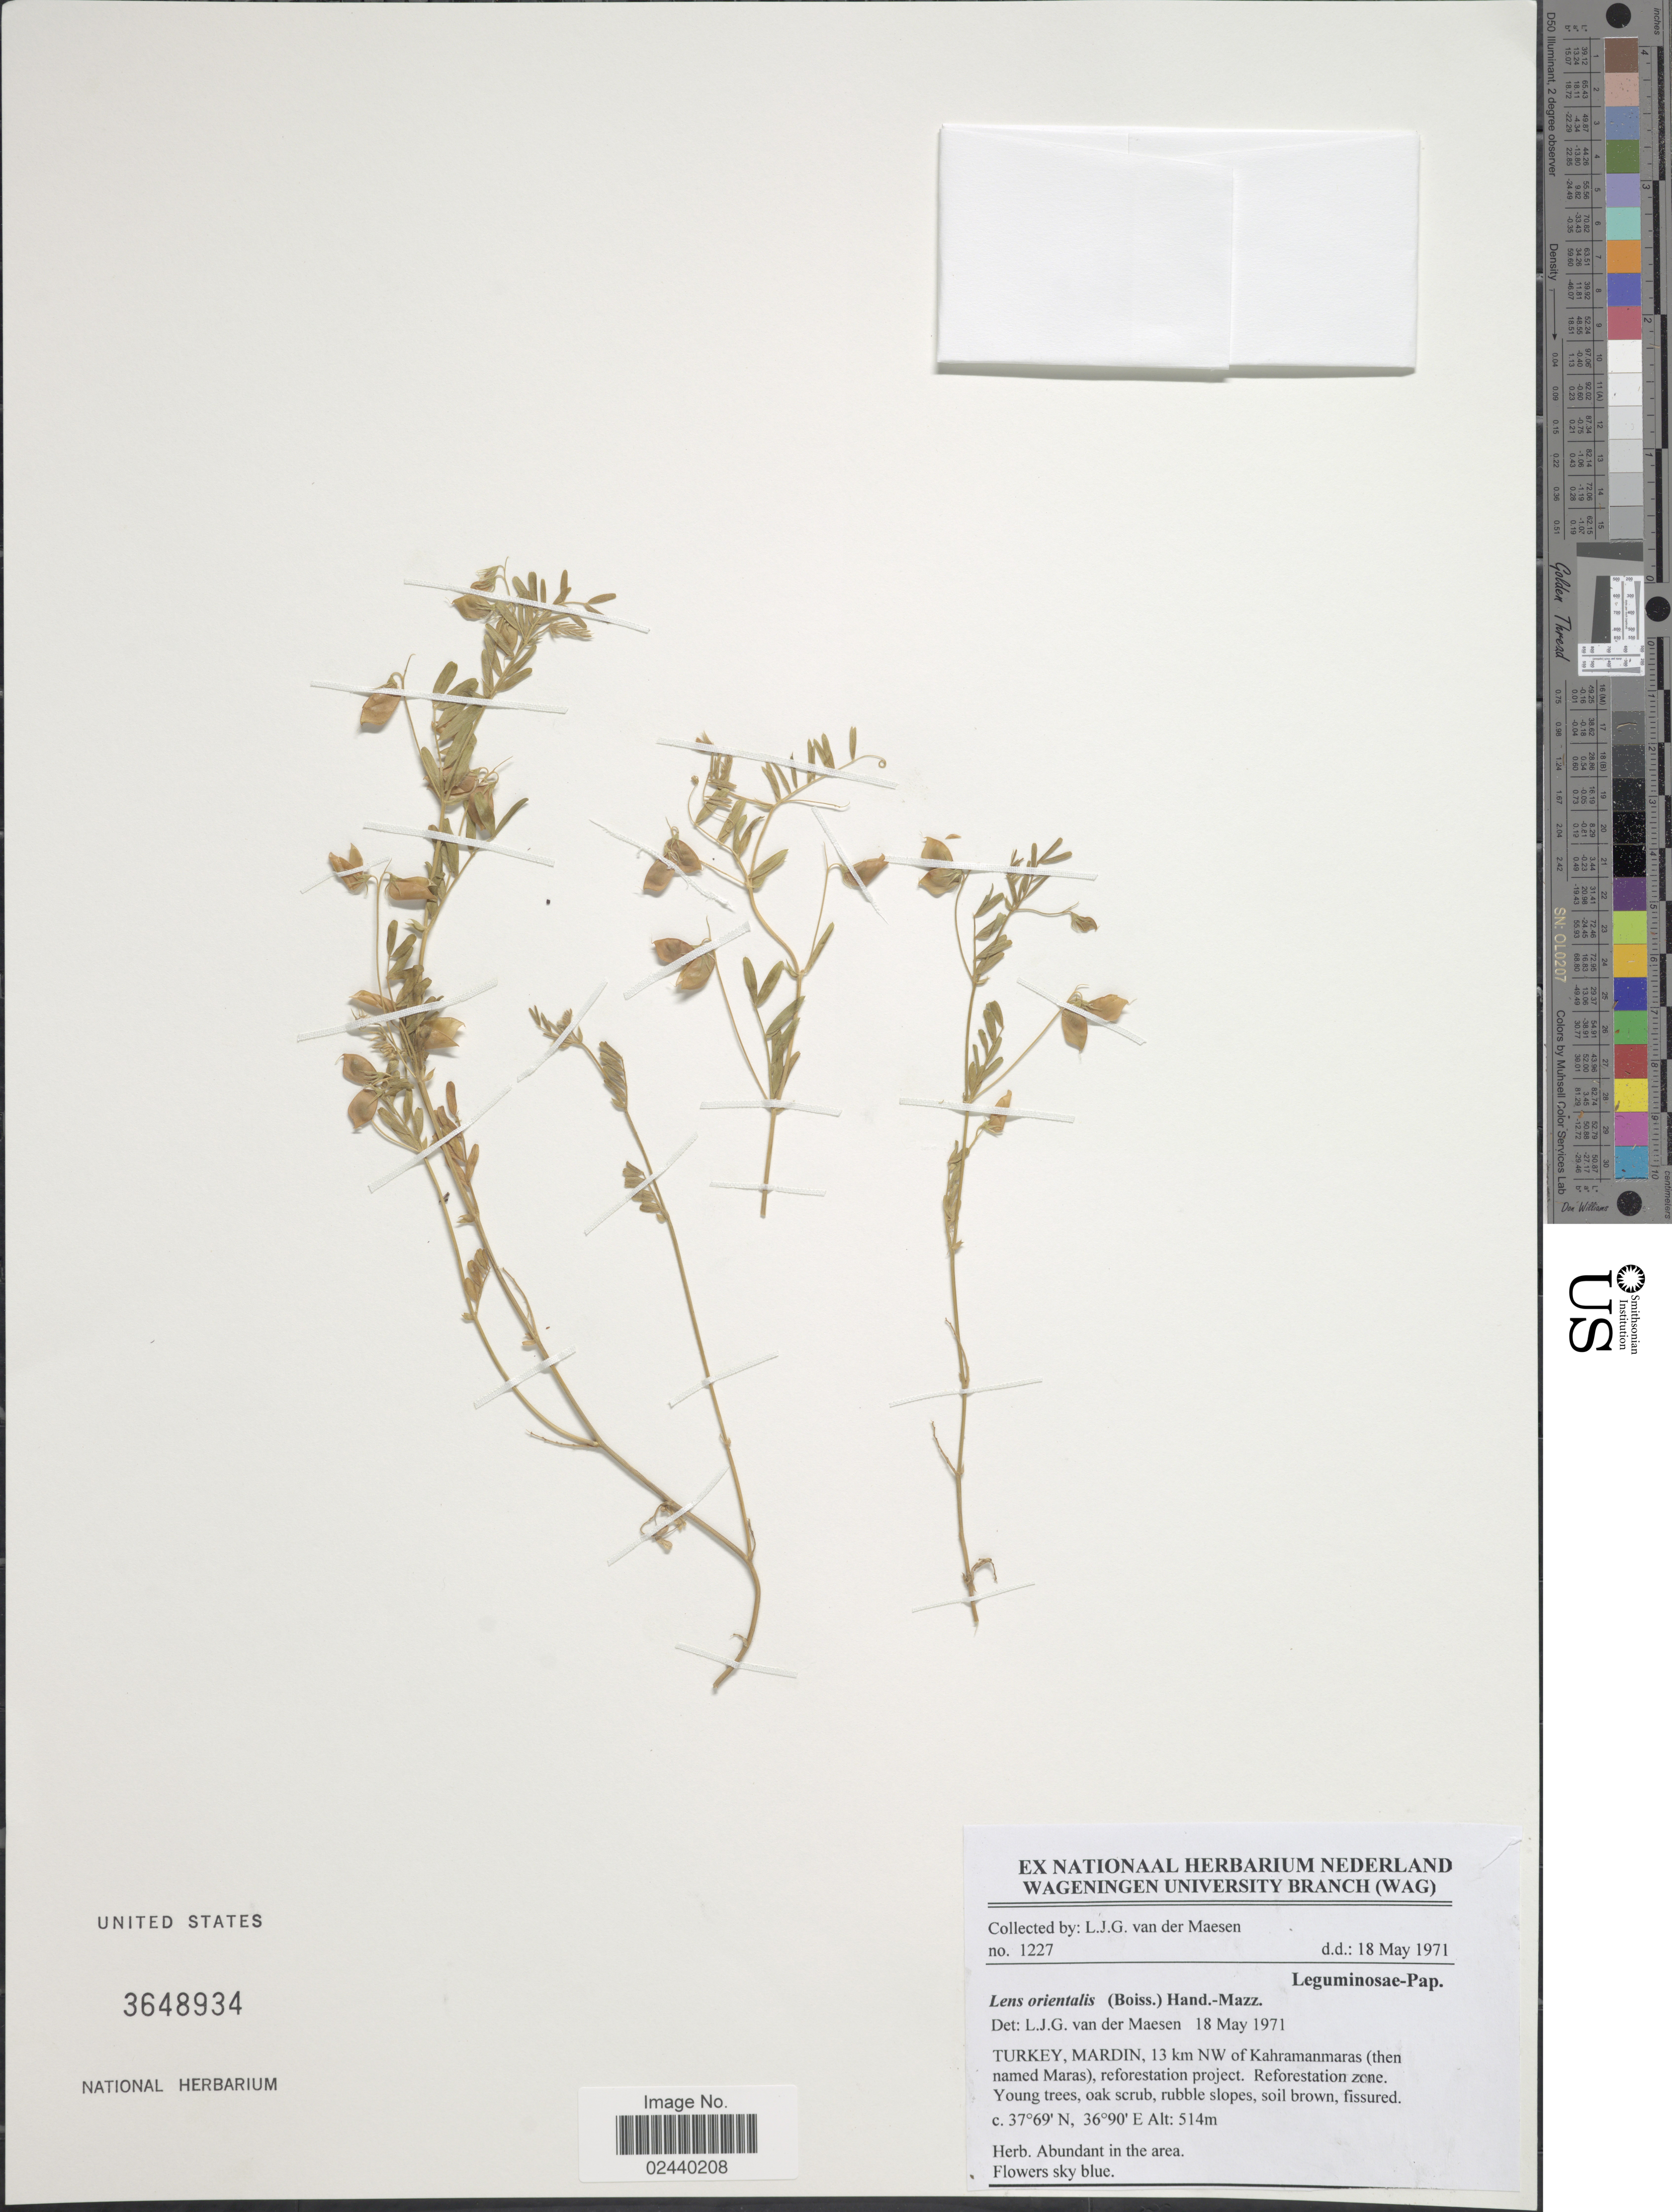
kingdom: Plantae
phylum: Tracheophyta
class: Magnoliopsida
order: Fabales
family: Fabaceae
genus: Vicia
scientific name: Vicia orientalis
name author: (Boiss.) Bég. & Diratz.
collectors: L. van der Maesen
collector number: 1227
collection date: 1971-05-18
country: Turkey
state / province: Mardin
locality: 13 km NW of Kahramanmaras (then named Maras), reforstation project, rubble slopes.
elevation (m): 514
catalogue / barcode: US 3648934